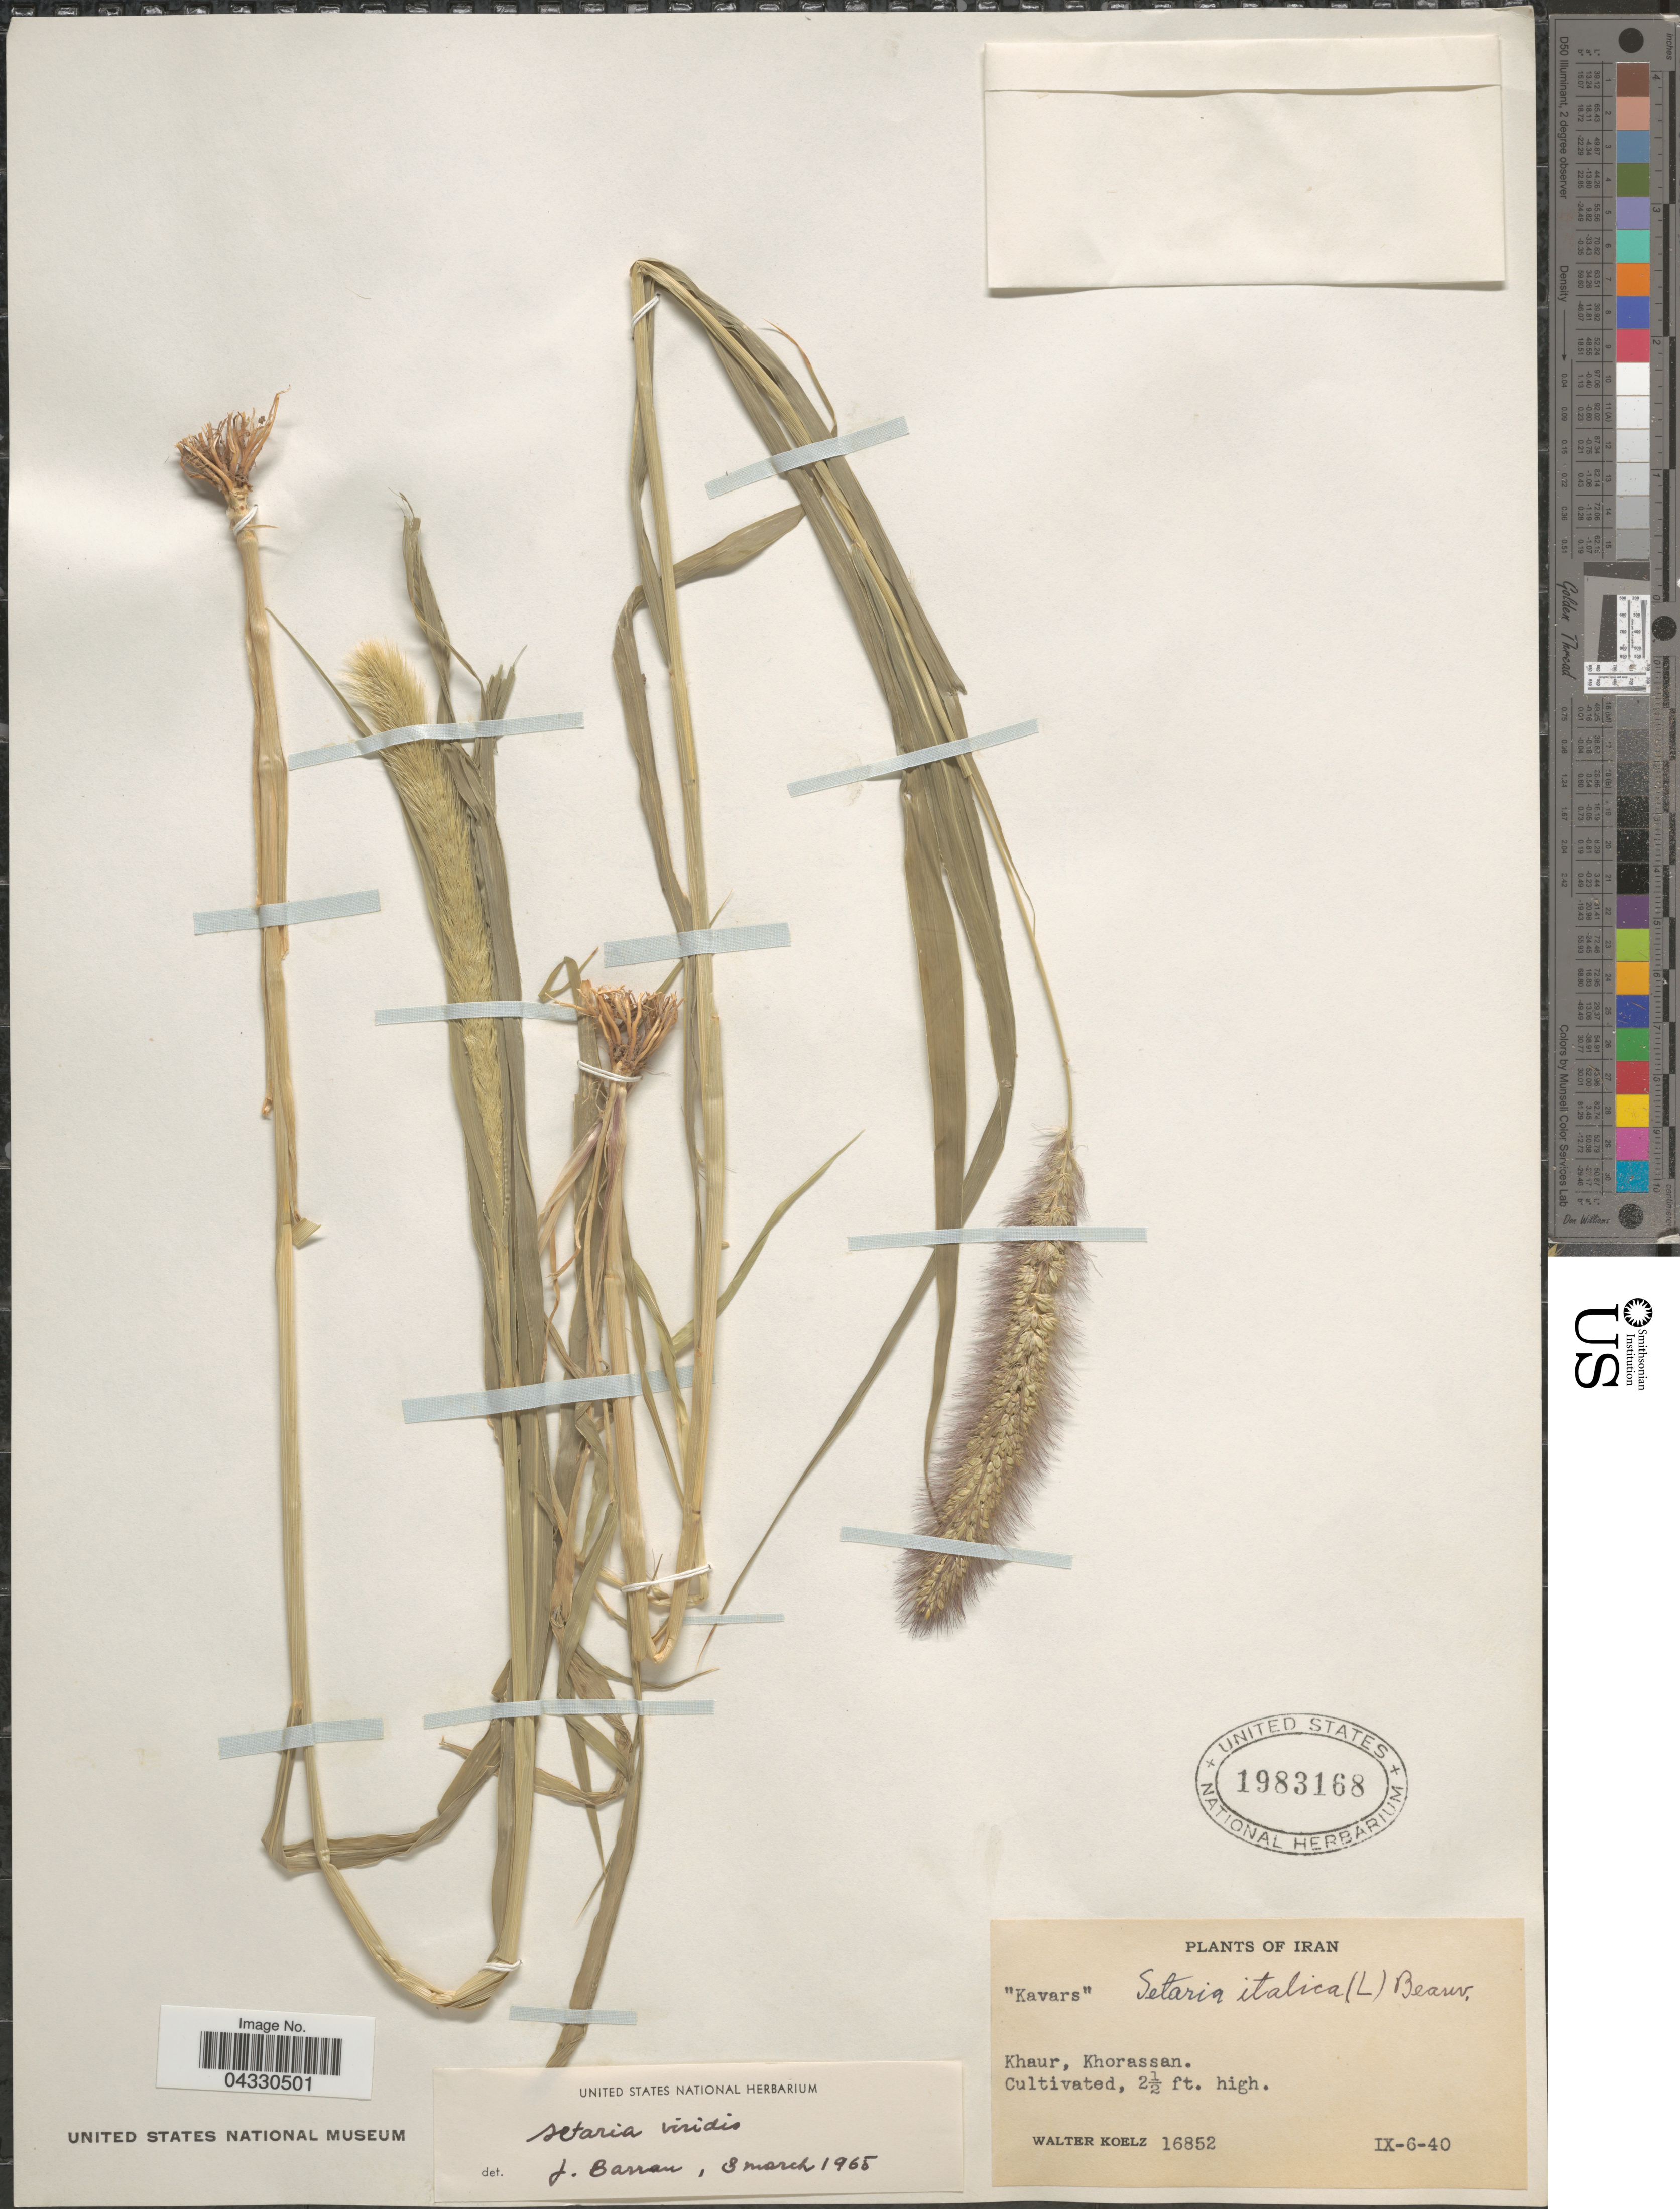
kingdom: Plantae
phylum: Tracheophyta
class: Liliopsida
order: Poales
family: Poaceae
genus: Setaria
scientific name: Setaria viridis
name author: (L.) P. Beauv.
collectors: W. N. Koelz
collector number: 16852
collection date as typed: Transcribed d/m/y: 6/9/40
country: Iran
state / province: Khorasan [obsolete]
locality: Khaur, Khorassan. Cultivated.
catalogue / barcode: US 1983168